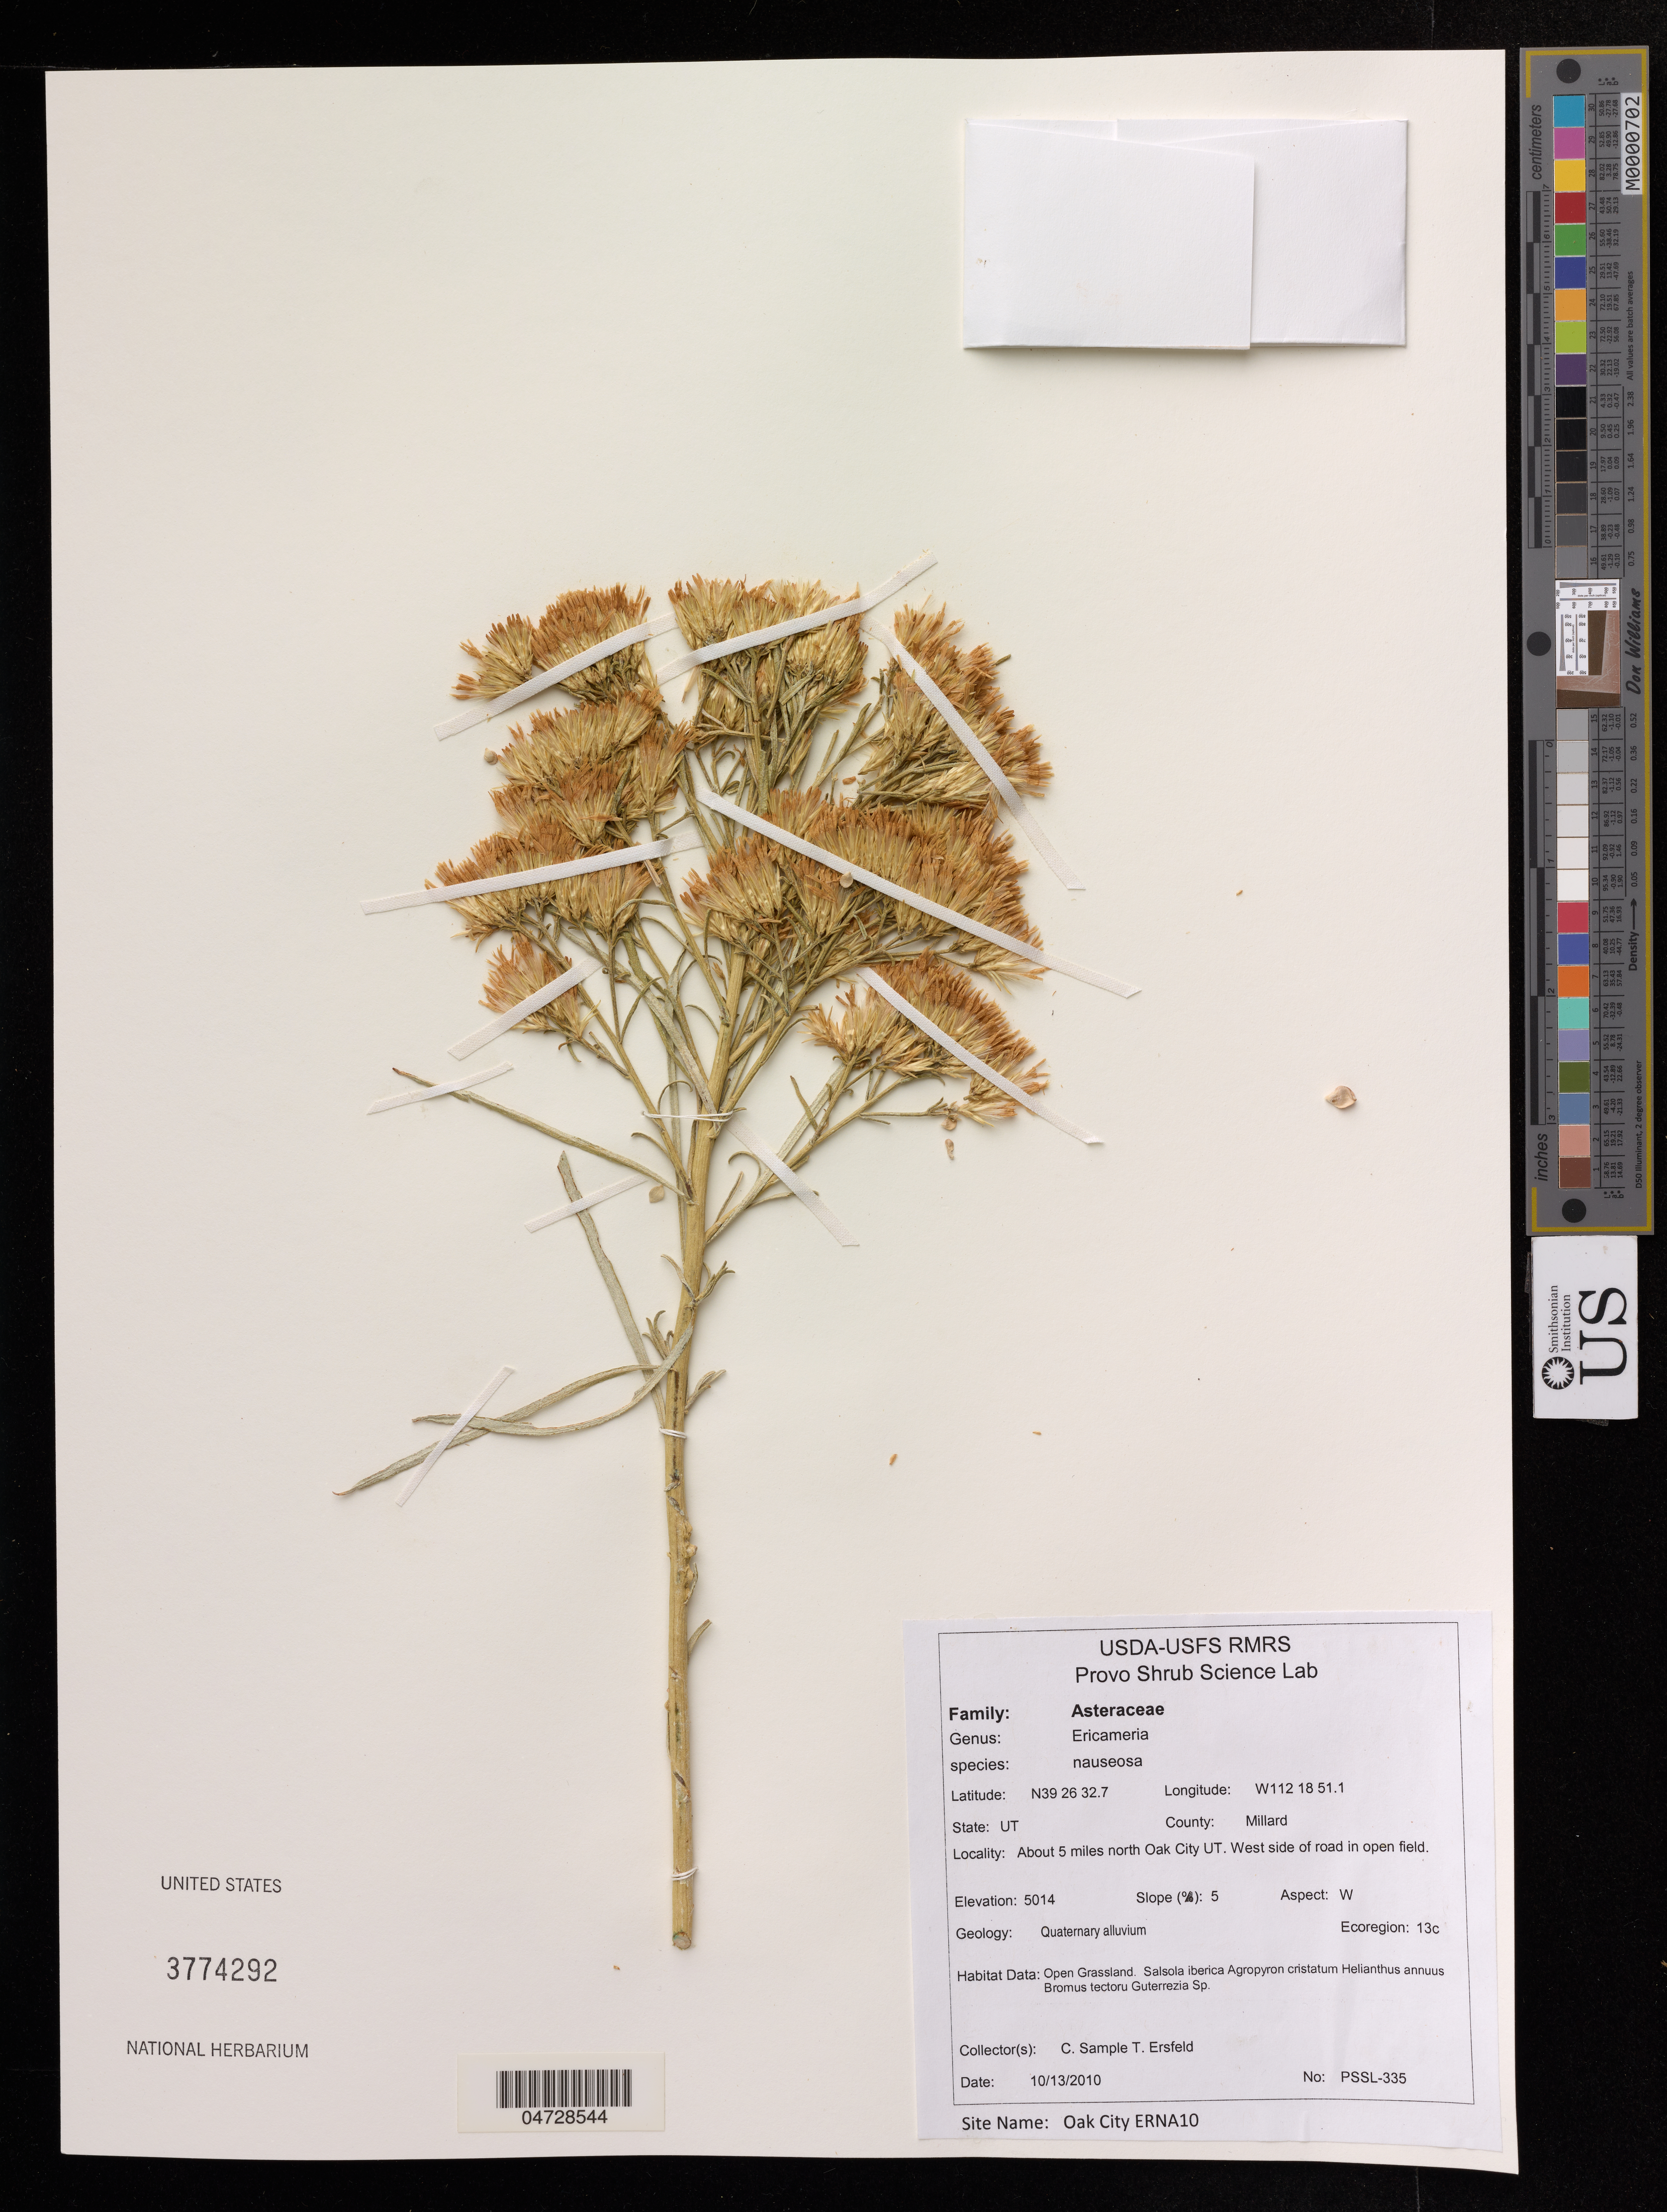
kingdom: Plantae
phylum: Tracheophyta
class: Magnoliopsida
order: Asterales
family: Asteraceae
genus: Ericameria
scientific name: Ericameria nauseosa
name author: (Pall. ex Pursh) G.L. Nesom & G.I. Baird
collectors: C. Sample & T. Ersfeld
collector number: PSSL-335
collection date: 2010-10-13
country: United States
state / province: Utah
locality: County: Millard. About 5 miles north Oak City UT. West side of road in open field.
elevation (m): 1528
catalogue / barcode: US 37744292